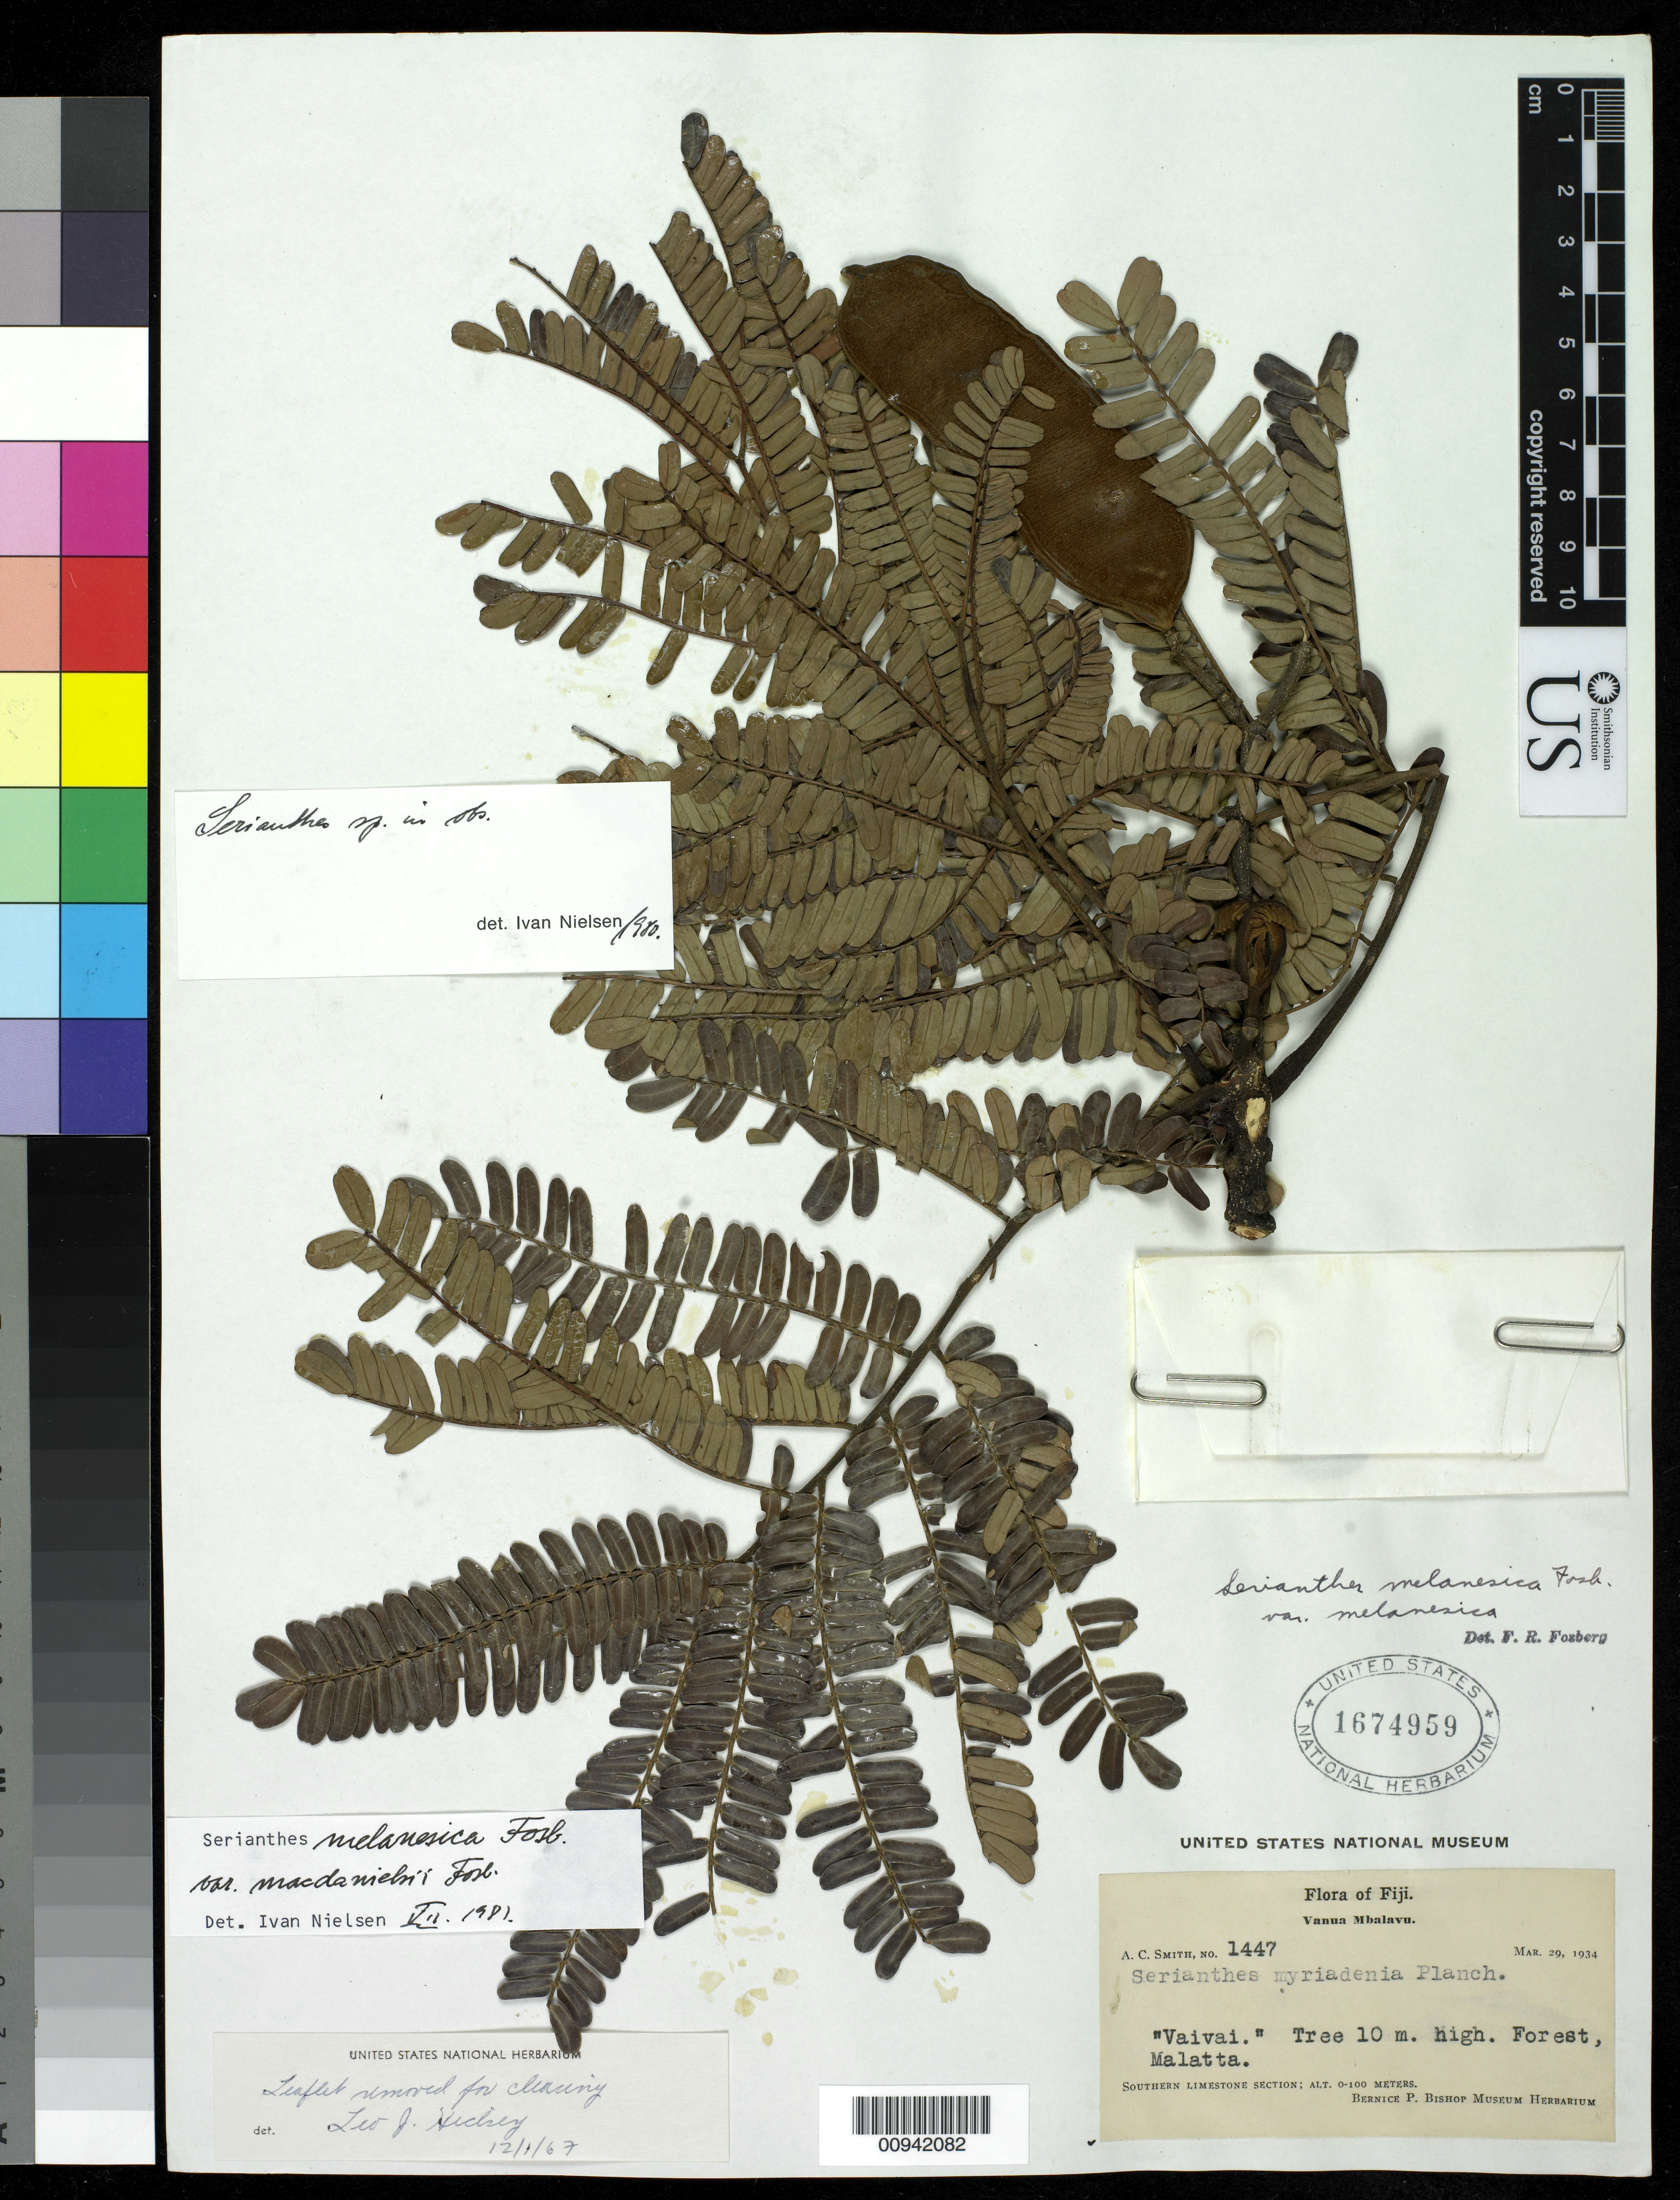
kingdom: Plantae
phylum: Tracheophyta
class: Magnoliopsida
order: Fabales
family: Fabaceae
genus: Serianthes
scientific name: Serianthes melanesica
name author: Fosberg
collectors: C. A. Smith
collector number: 1447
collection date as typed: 29 Mar 1934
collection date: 1934-03-29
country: Fiji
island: Vanua Balavu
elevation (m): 0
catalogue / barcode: US 1674959